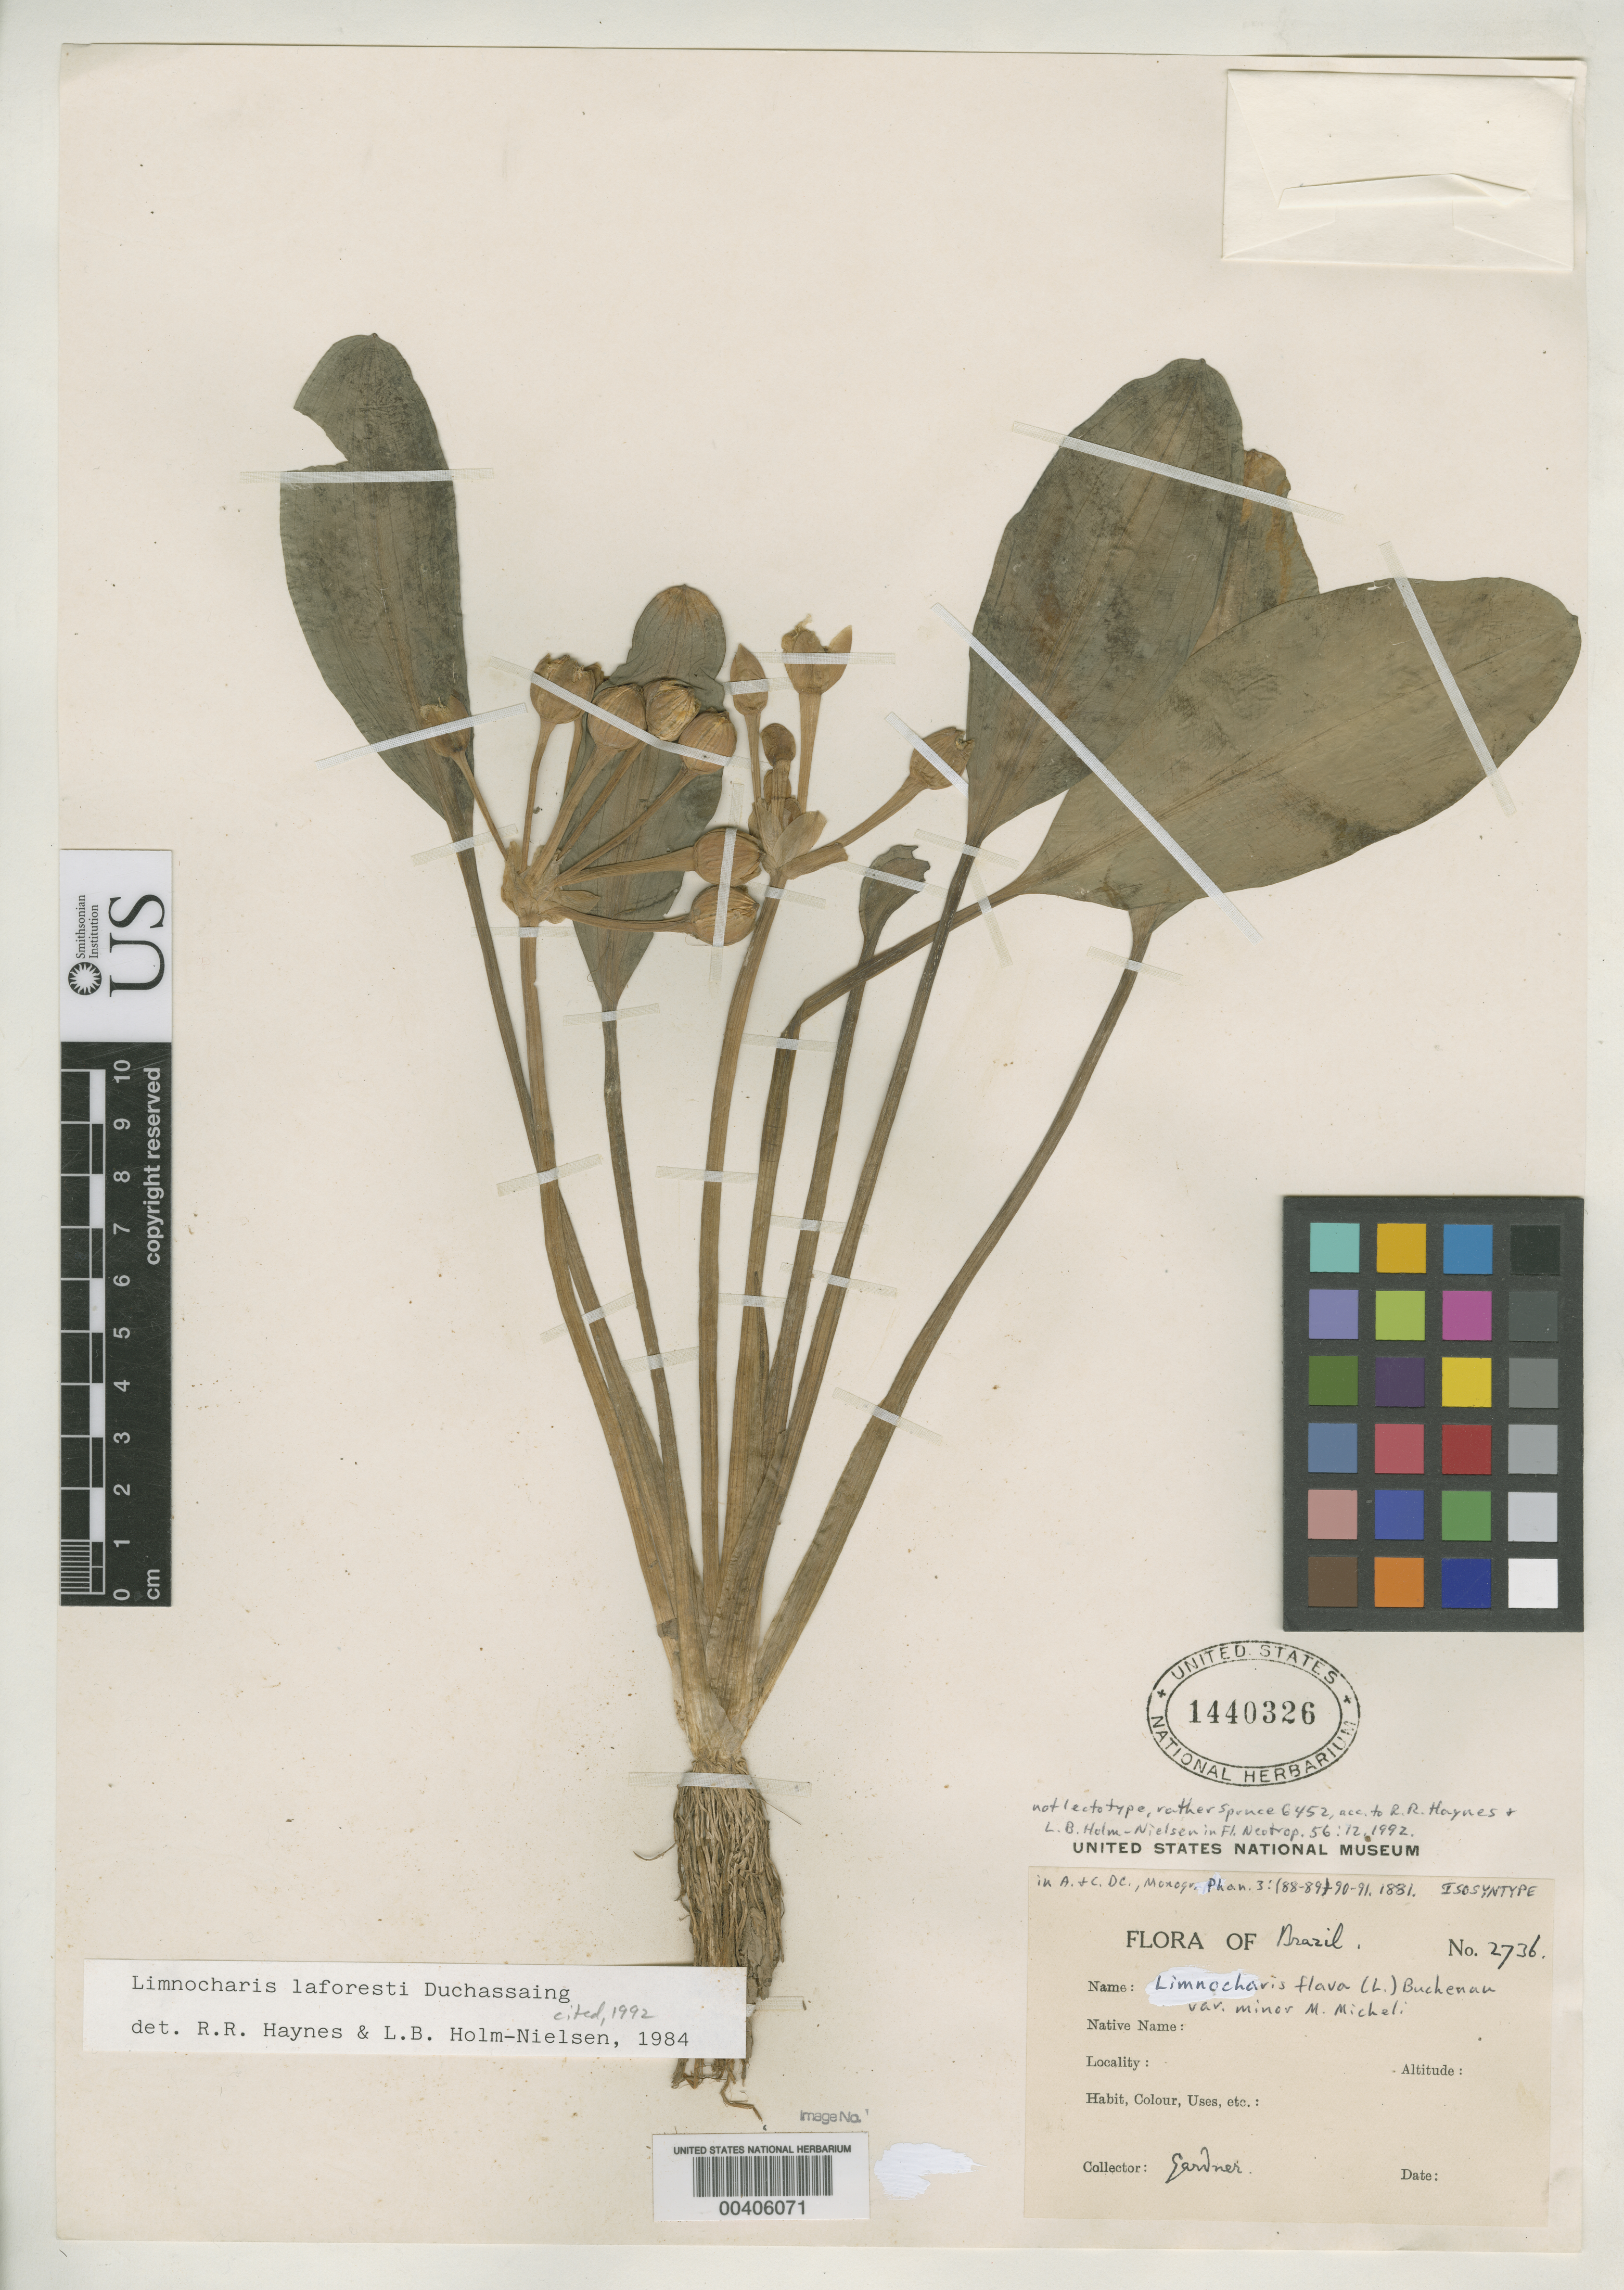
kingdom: Plantae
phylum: Tracheophyta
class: Liliopsida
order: Alismatales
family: Alismataceae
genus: Limnocharis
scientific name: Limnocharis flava var. minor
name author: Micheli in A. DC.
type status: Isosyntype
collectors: G. Gardner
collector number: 2736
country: Brazil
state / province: Minas Gerais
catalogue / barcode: US 1440326